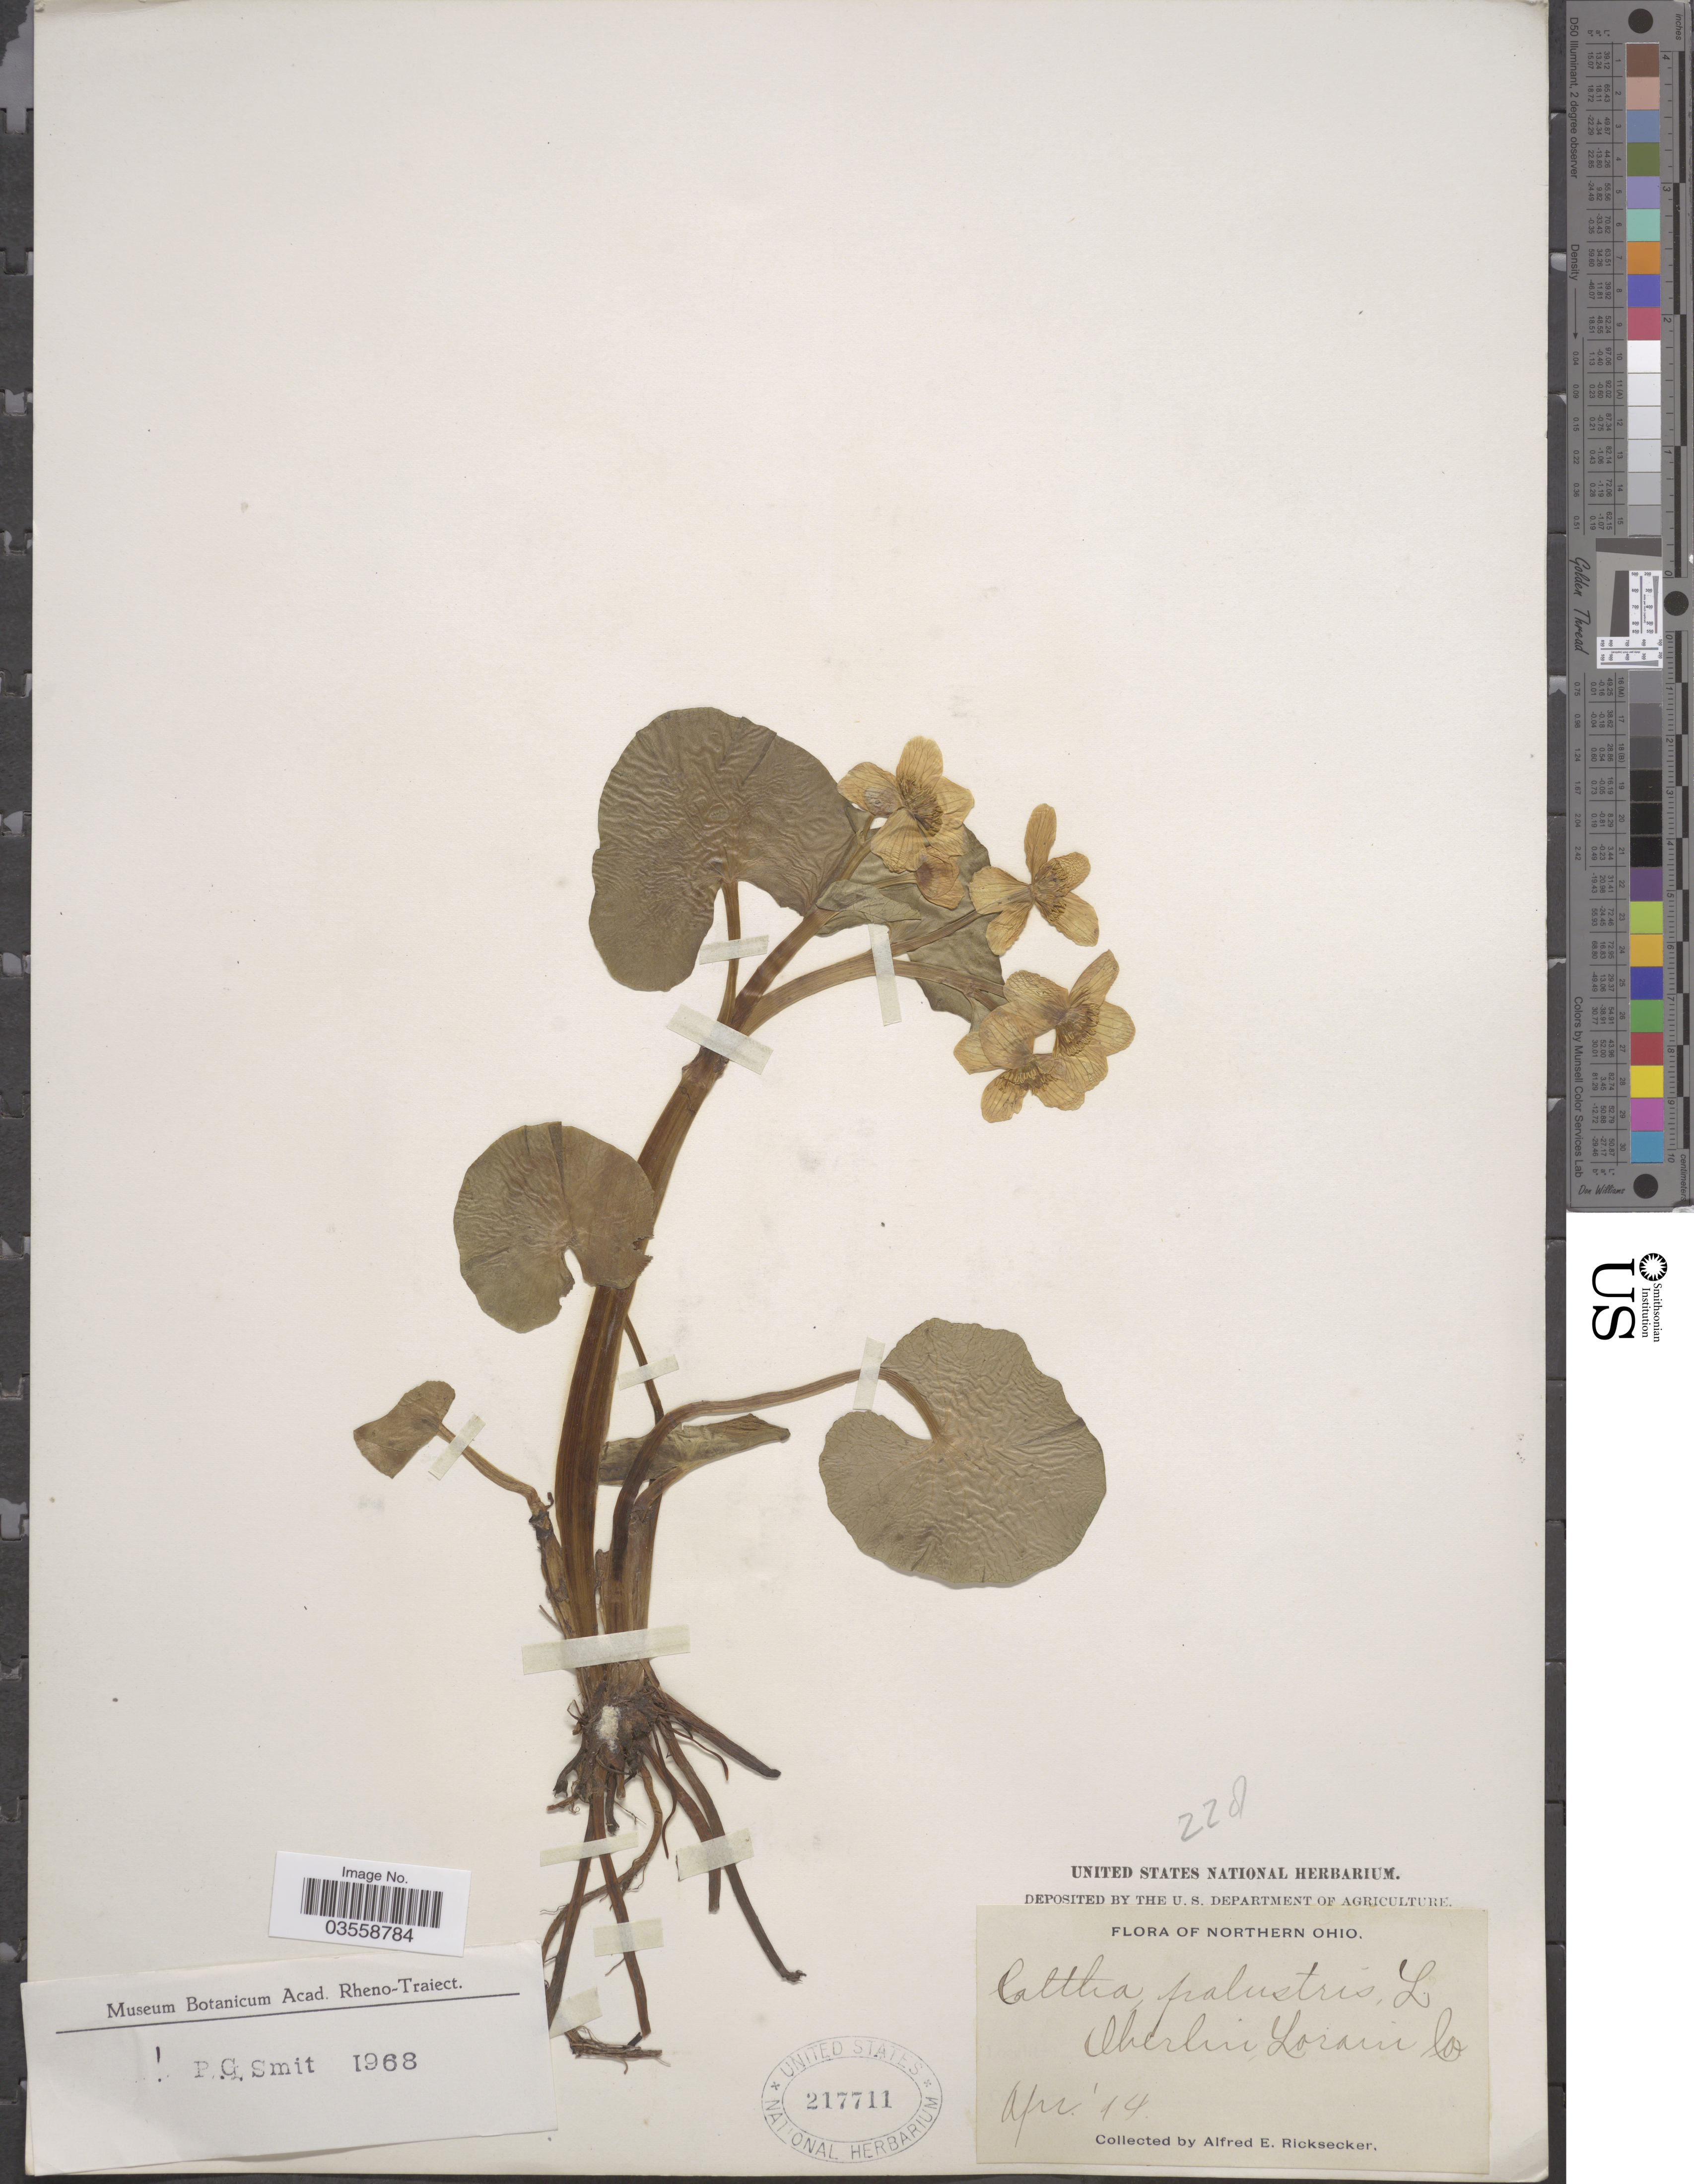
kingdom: Plantae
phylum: Tracheophyta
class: Magnoliopsida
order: Ranunculales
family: Ranunculaceae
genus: Caltha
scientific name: Caltha palustris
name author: L.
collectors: A. E. Ricksecker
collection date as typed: Transcribed d/m/y: /4/14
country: United States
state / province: Ohio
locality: Northern Ohio. Oberlin, Lorain Co.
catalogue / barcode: US 217711